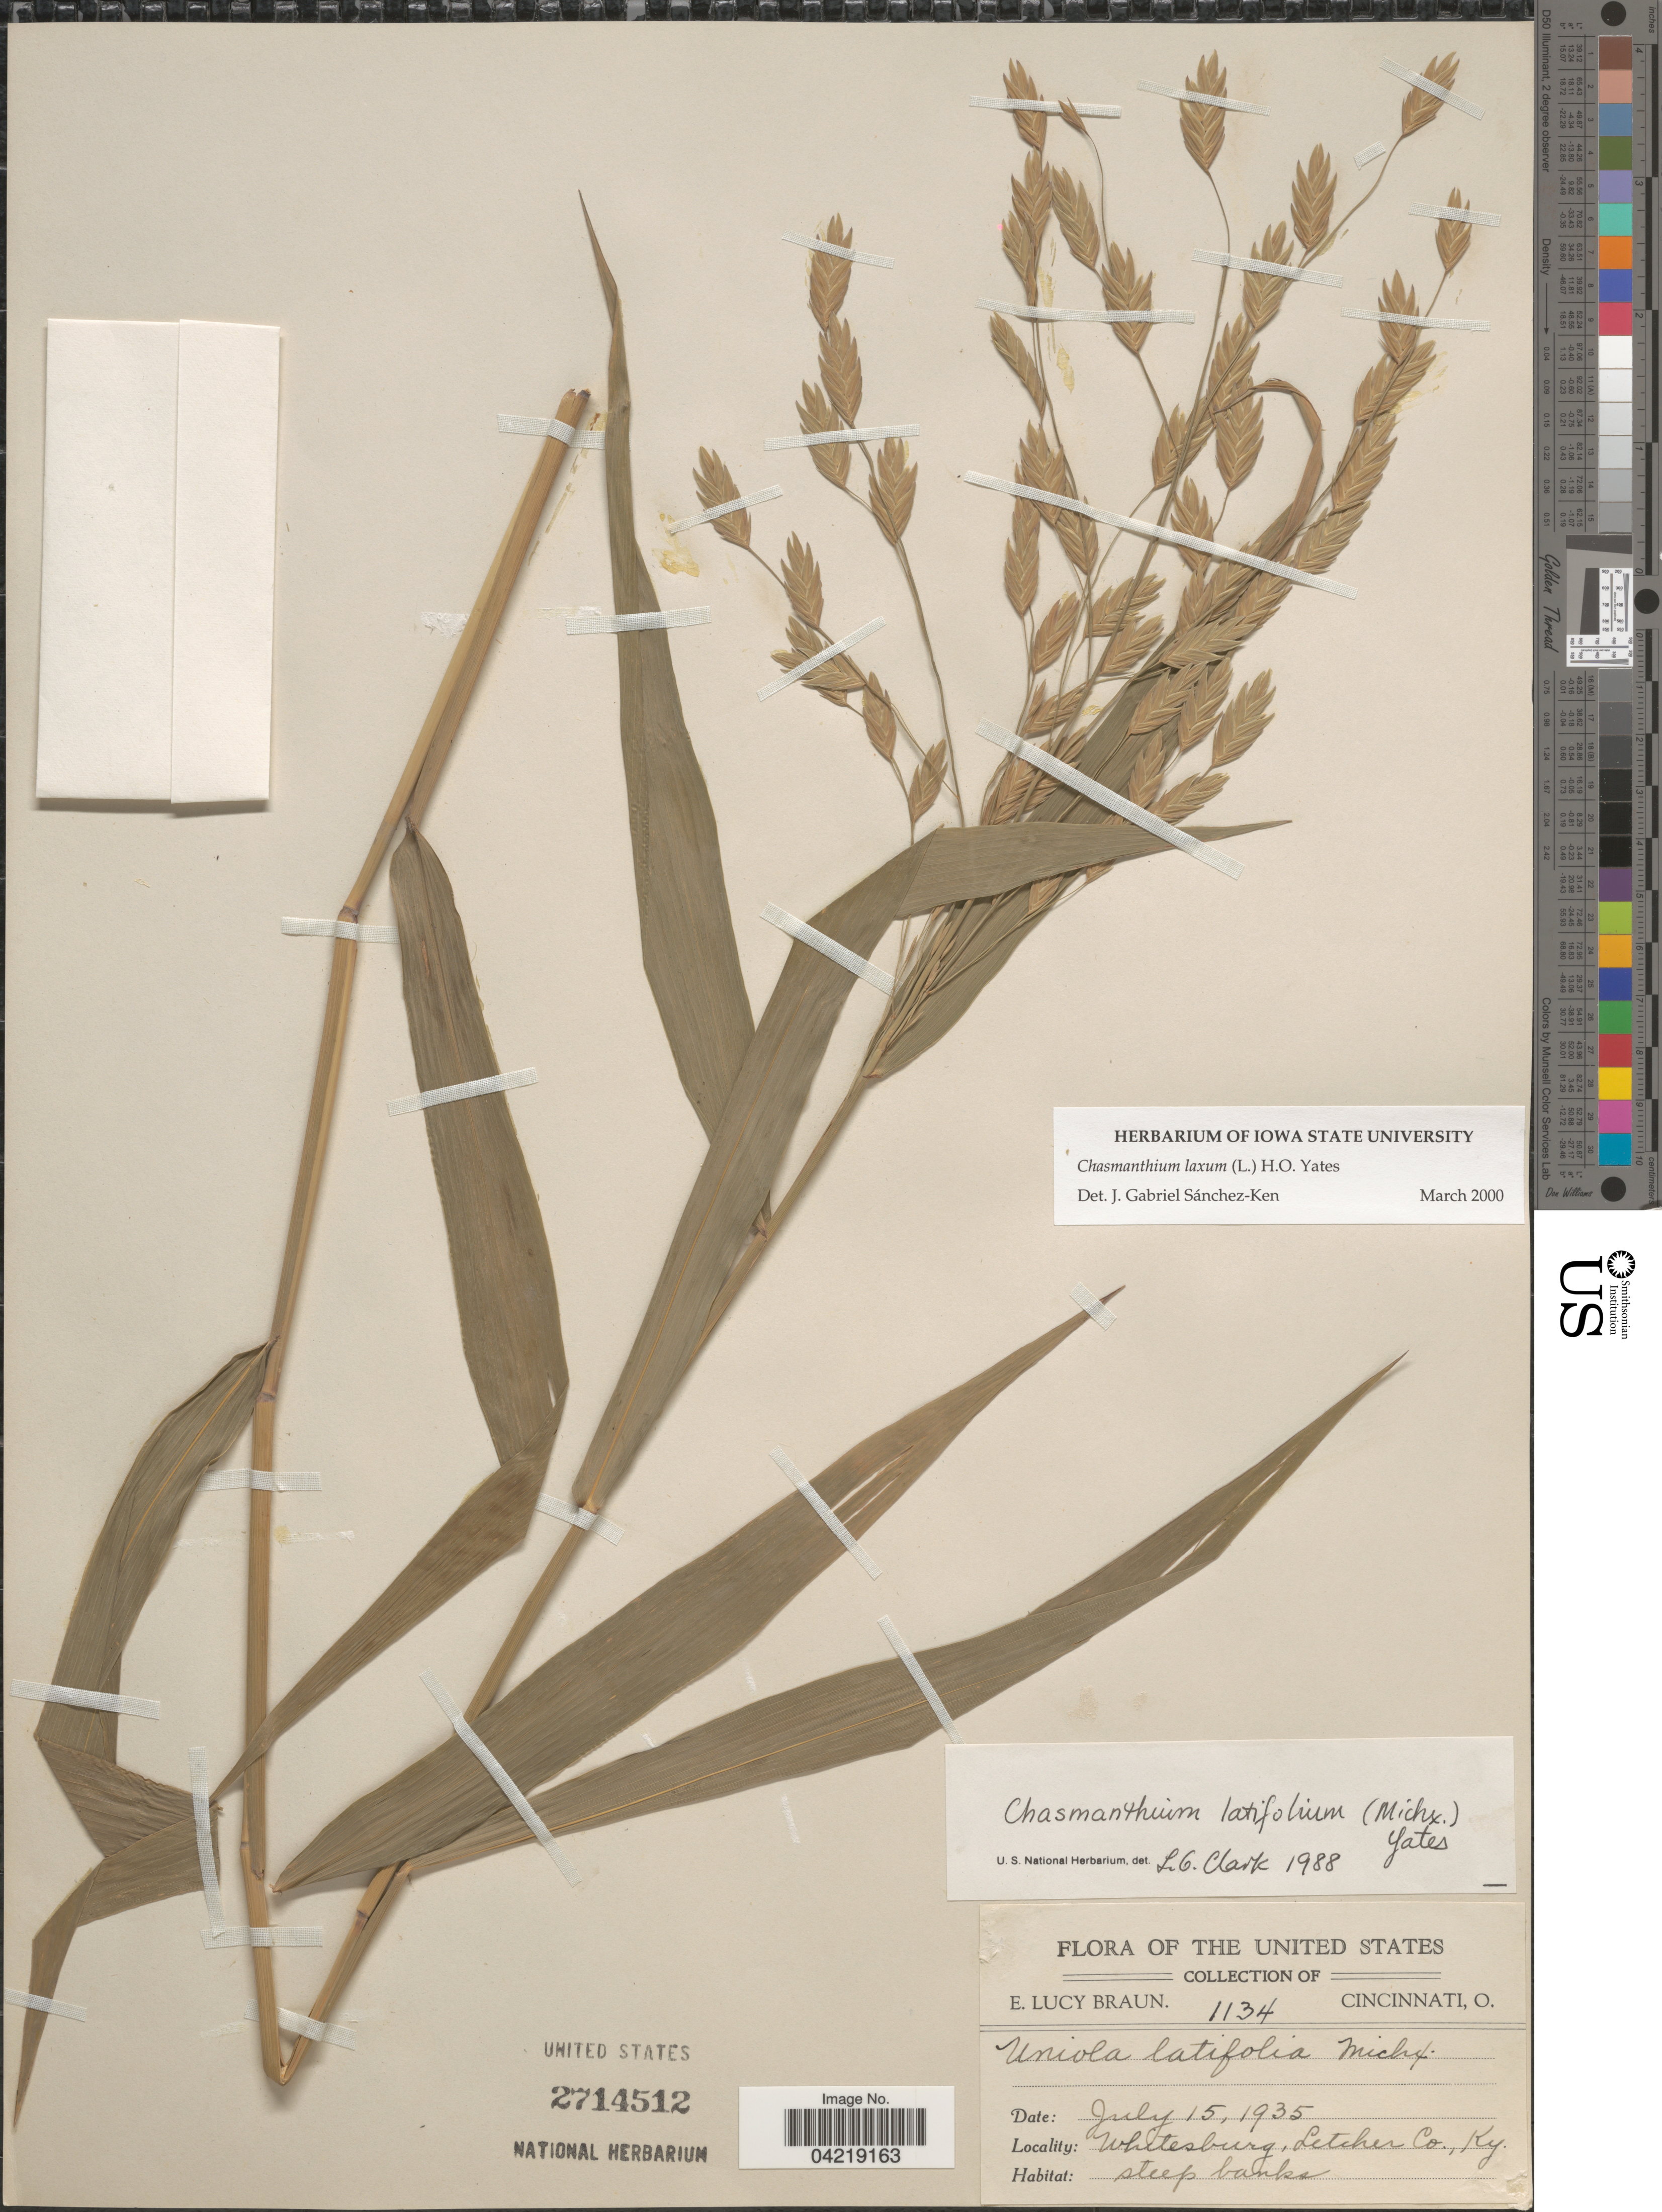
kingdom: Plantae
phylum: Tracheophyta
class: Liliopsida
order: Poales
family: Poaceae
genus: Chasmanthium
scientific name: Chasmanthium latifolium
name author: (Michx.) H.O. Yates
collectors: E. L. Braun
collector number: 1134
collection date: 1935-07-15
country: United States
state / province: Kentucky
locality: Whitesburg, Letcher Co.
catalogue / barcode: US 2714512